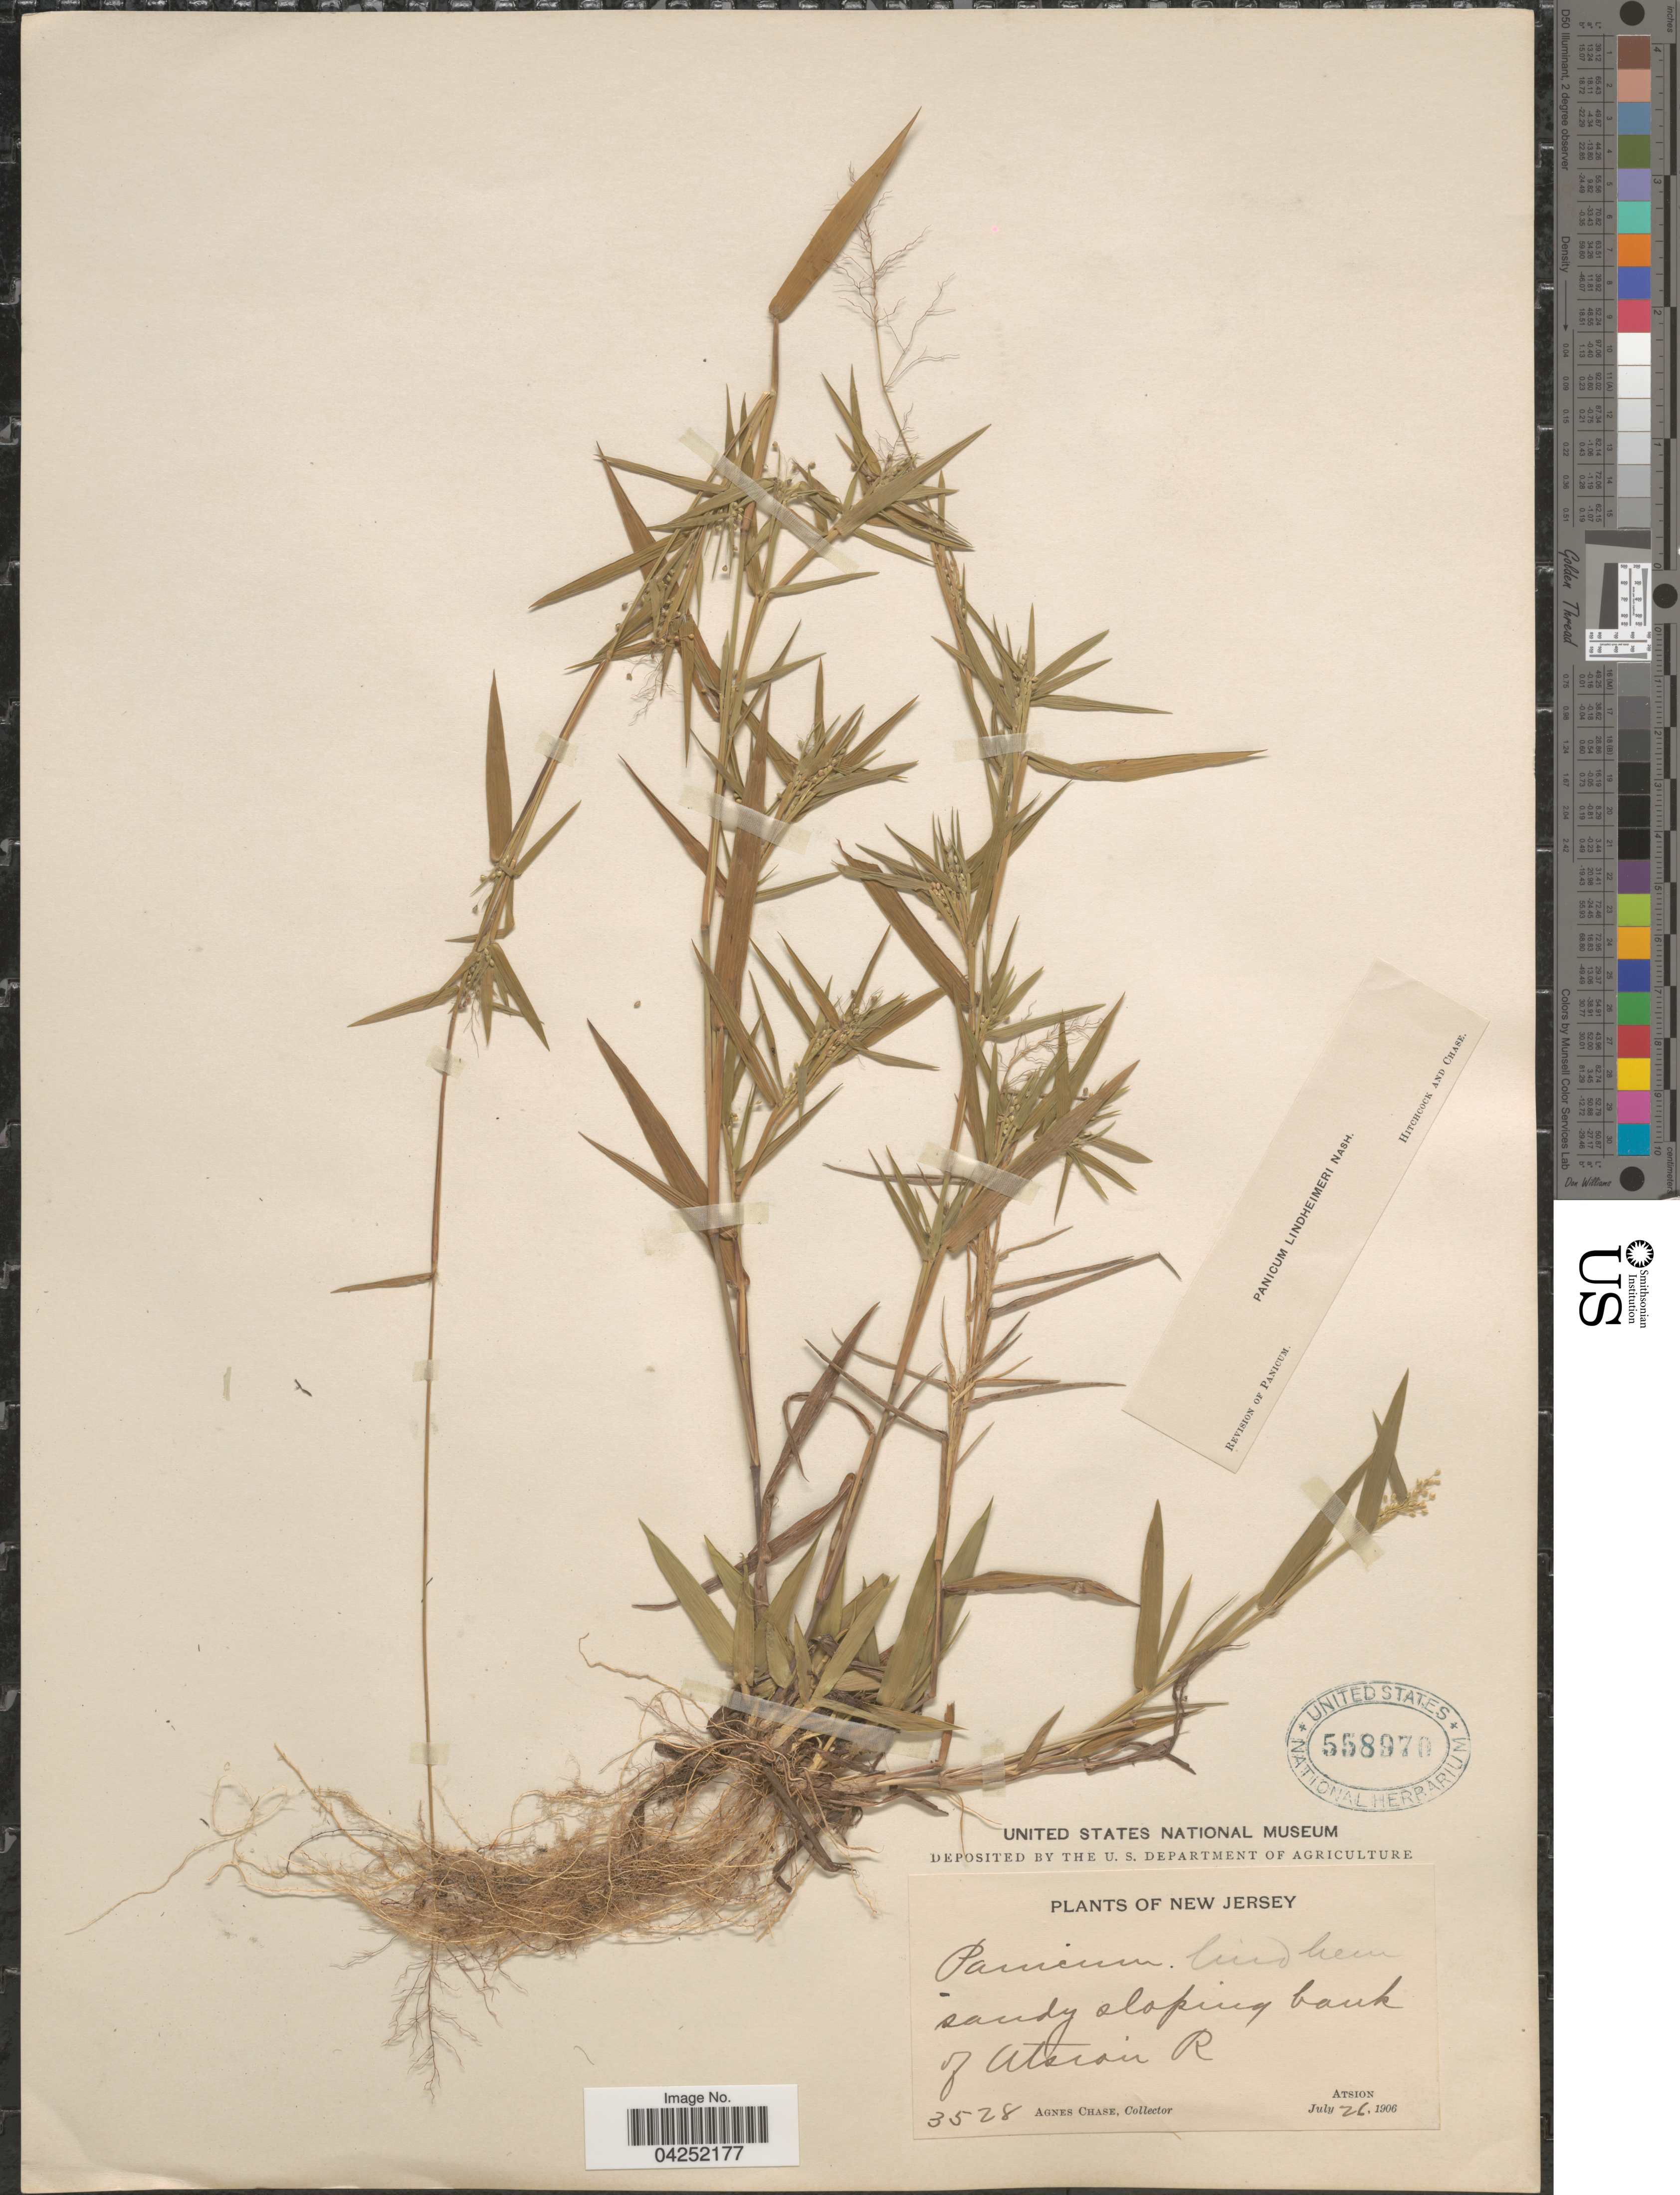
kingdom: Plantae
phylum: Tracheophyta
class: Liliopsida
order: Poales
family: Poaceae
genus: Dichanthelium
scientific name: Dichanthelium acuminatum var. lindheimeri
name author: (Nash) Gould & C.A. Clark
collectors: A. Chase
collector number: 3528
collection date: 1906-07-26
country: United States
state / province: New Jersey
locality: Sandy sloping bank of Atsion R. Atsion.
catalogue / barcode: US 558970